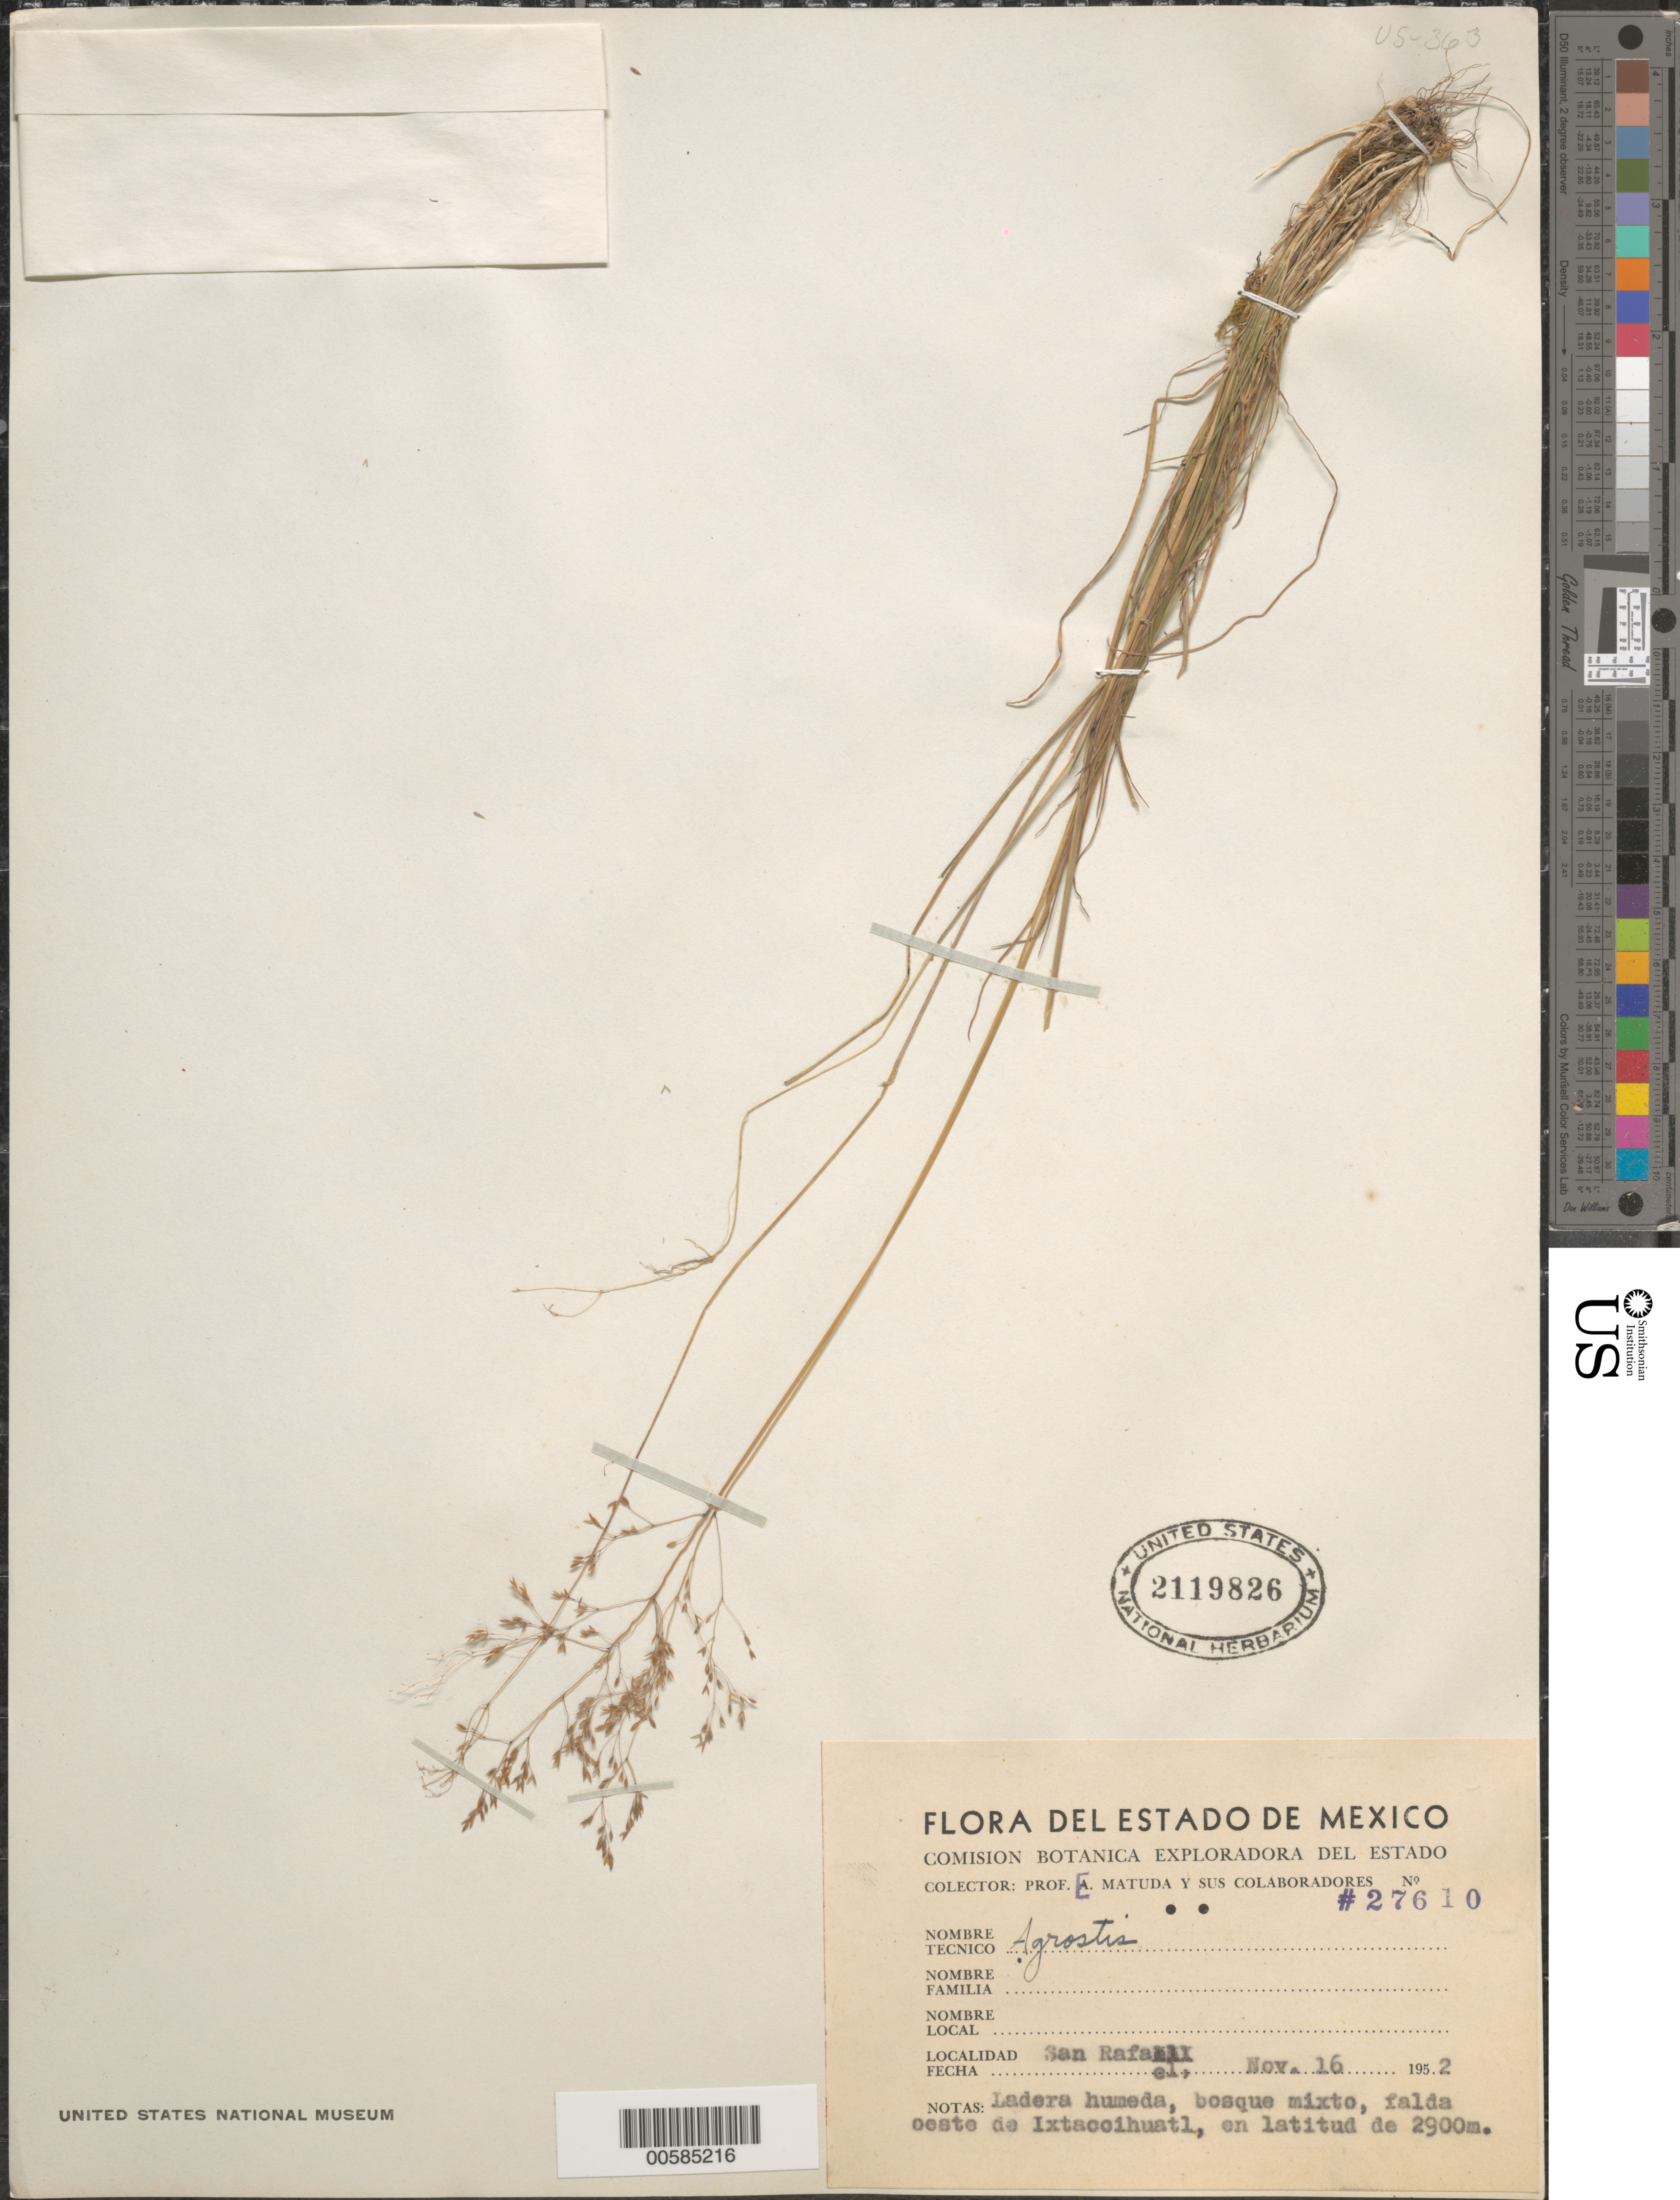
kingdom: Plantae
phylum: Tracheophyta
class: Liliopsida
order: Poales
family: Poaceae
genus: Agrostis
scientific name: Agrostis sp.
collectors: E. Matuda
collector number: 27610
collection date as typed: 16 Nov 1952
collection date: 1952-11-16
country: Mexico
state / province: México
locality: San Rafael.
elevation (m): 2900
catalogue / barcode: US 2119826